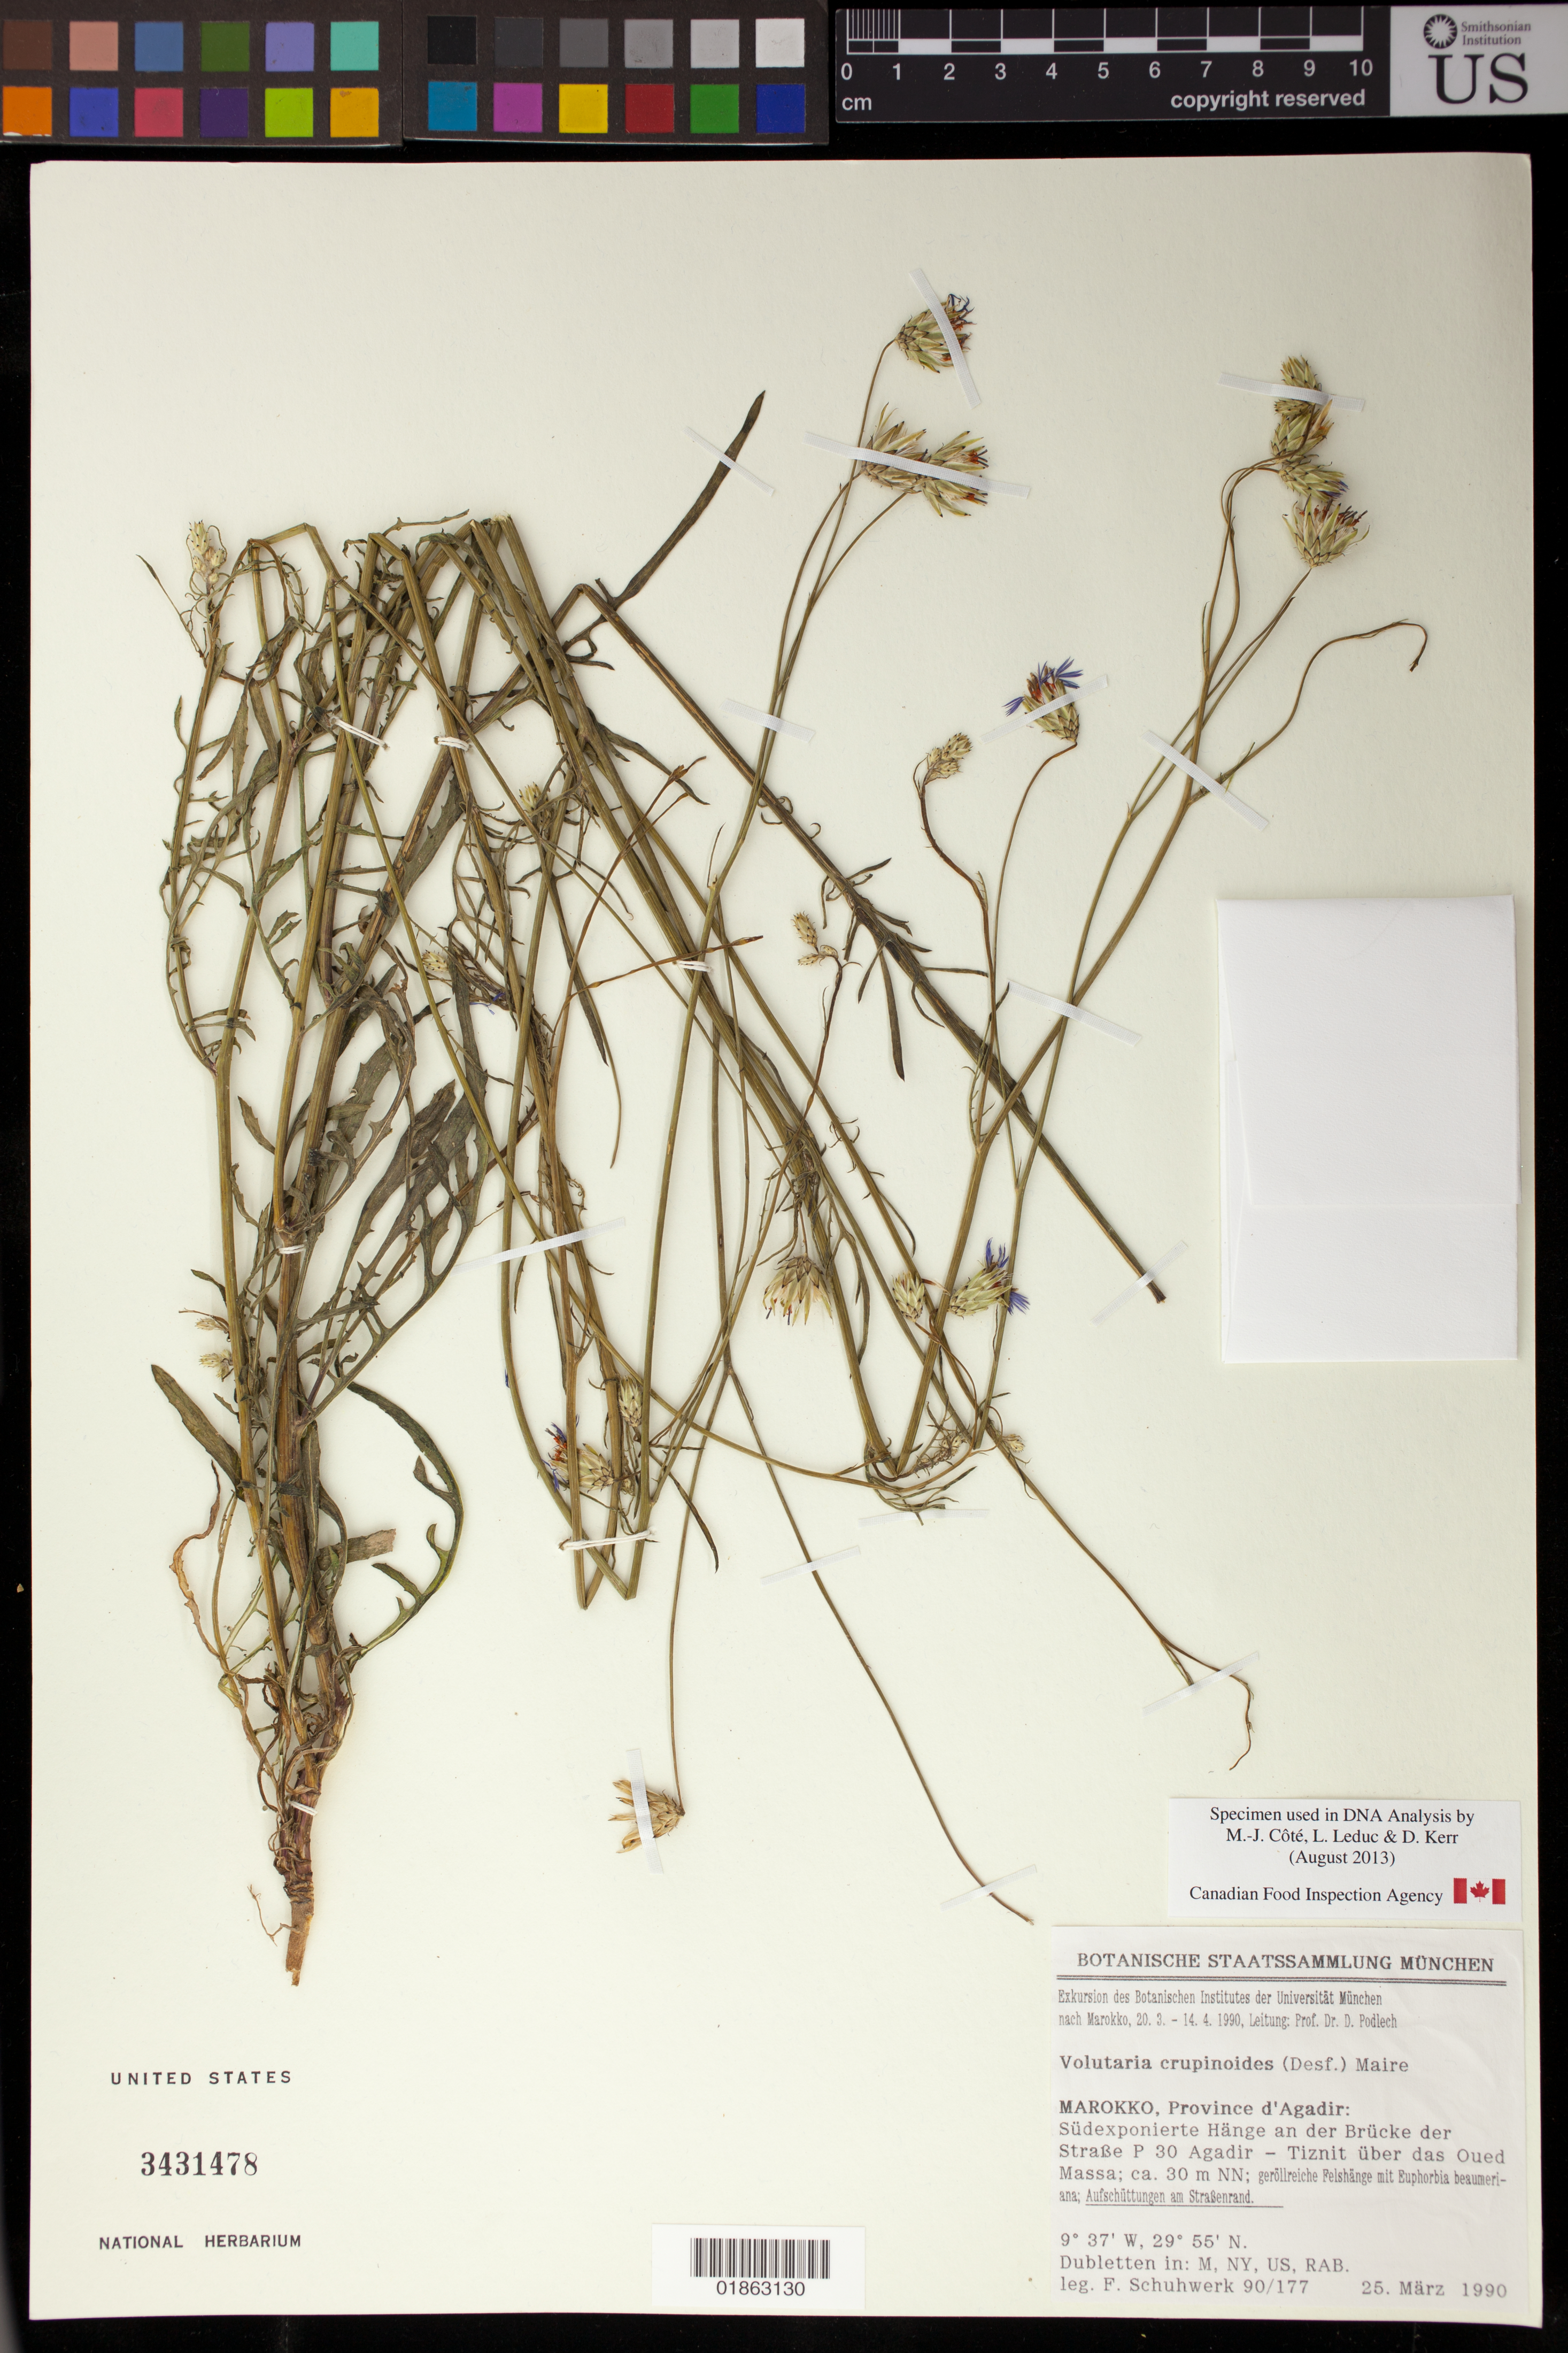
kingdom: Plantae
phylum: Tracheophyta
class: Magnoliopsida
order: Asterales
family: Asteraceae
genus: Volutaria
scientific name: Volutaria crupinoides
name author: (Desf.) Maire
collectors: Schuhwerk, F.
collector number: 90/177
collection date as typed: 25 Marz 1990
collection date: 1990-03-25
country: Morocco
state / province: Souss-Massa-Drâa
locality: Province d' Agadir: Südexponierte Hänge an der Brücke der Straße P 30 Agadir - Tiznit über das Oued Massa; ca. 30 m NN.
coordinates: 29 55 N, 9 37 W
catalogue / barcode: US 3431478